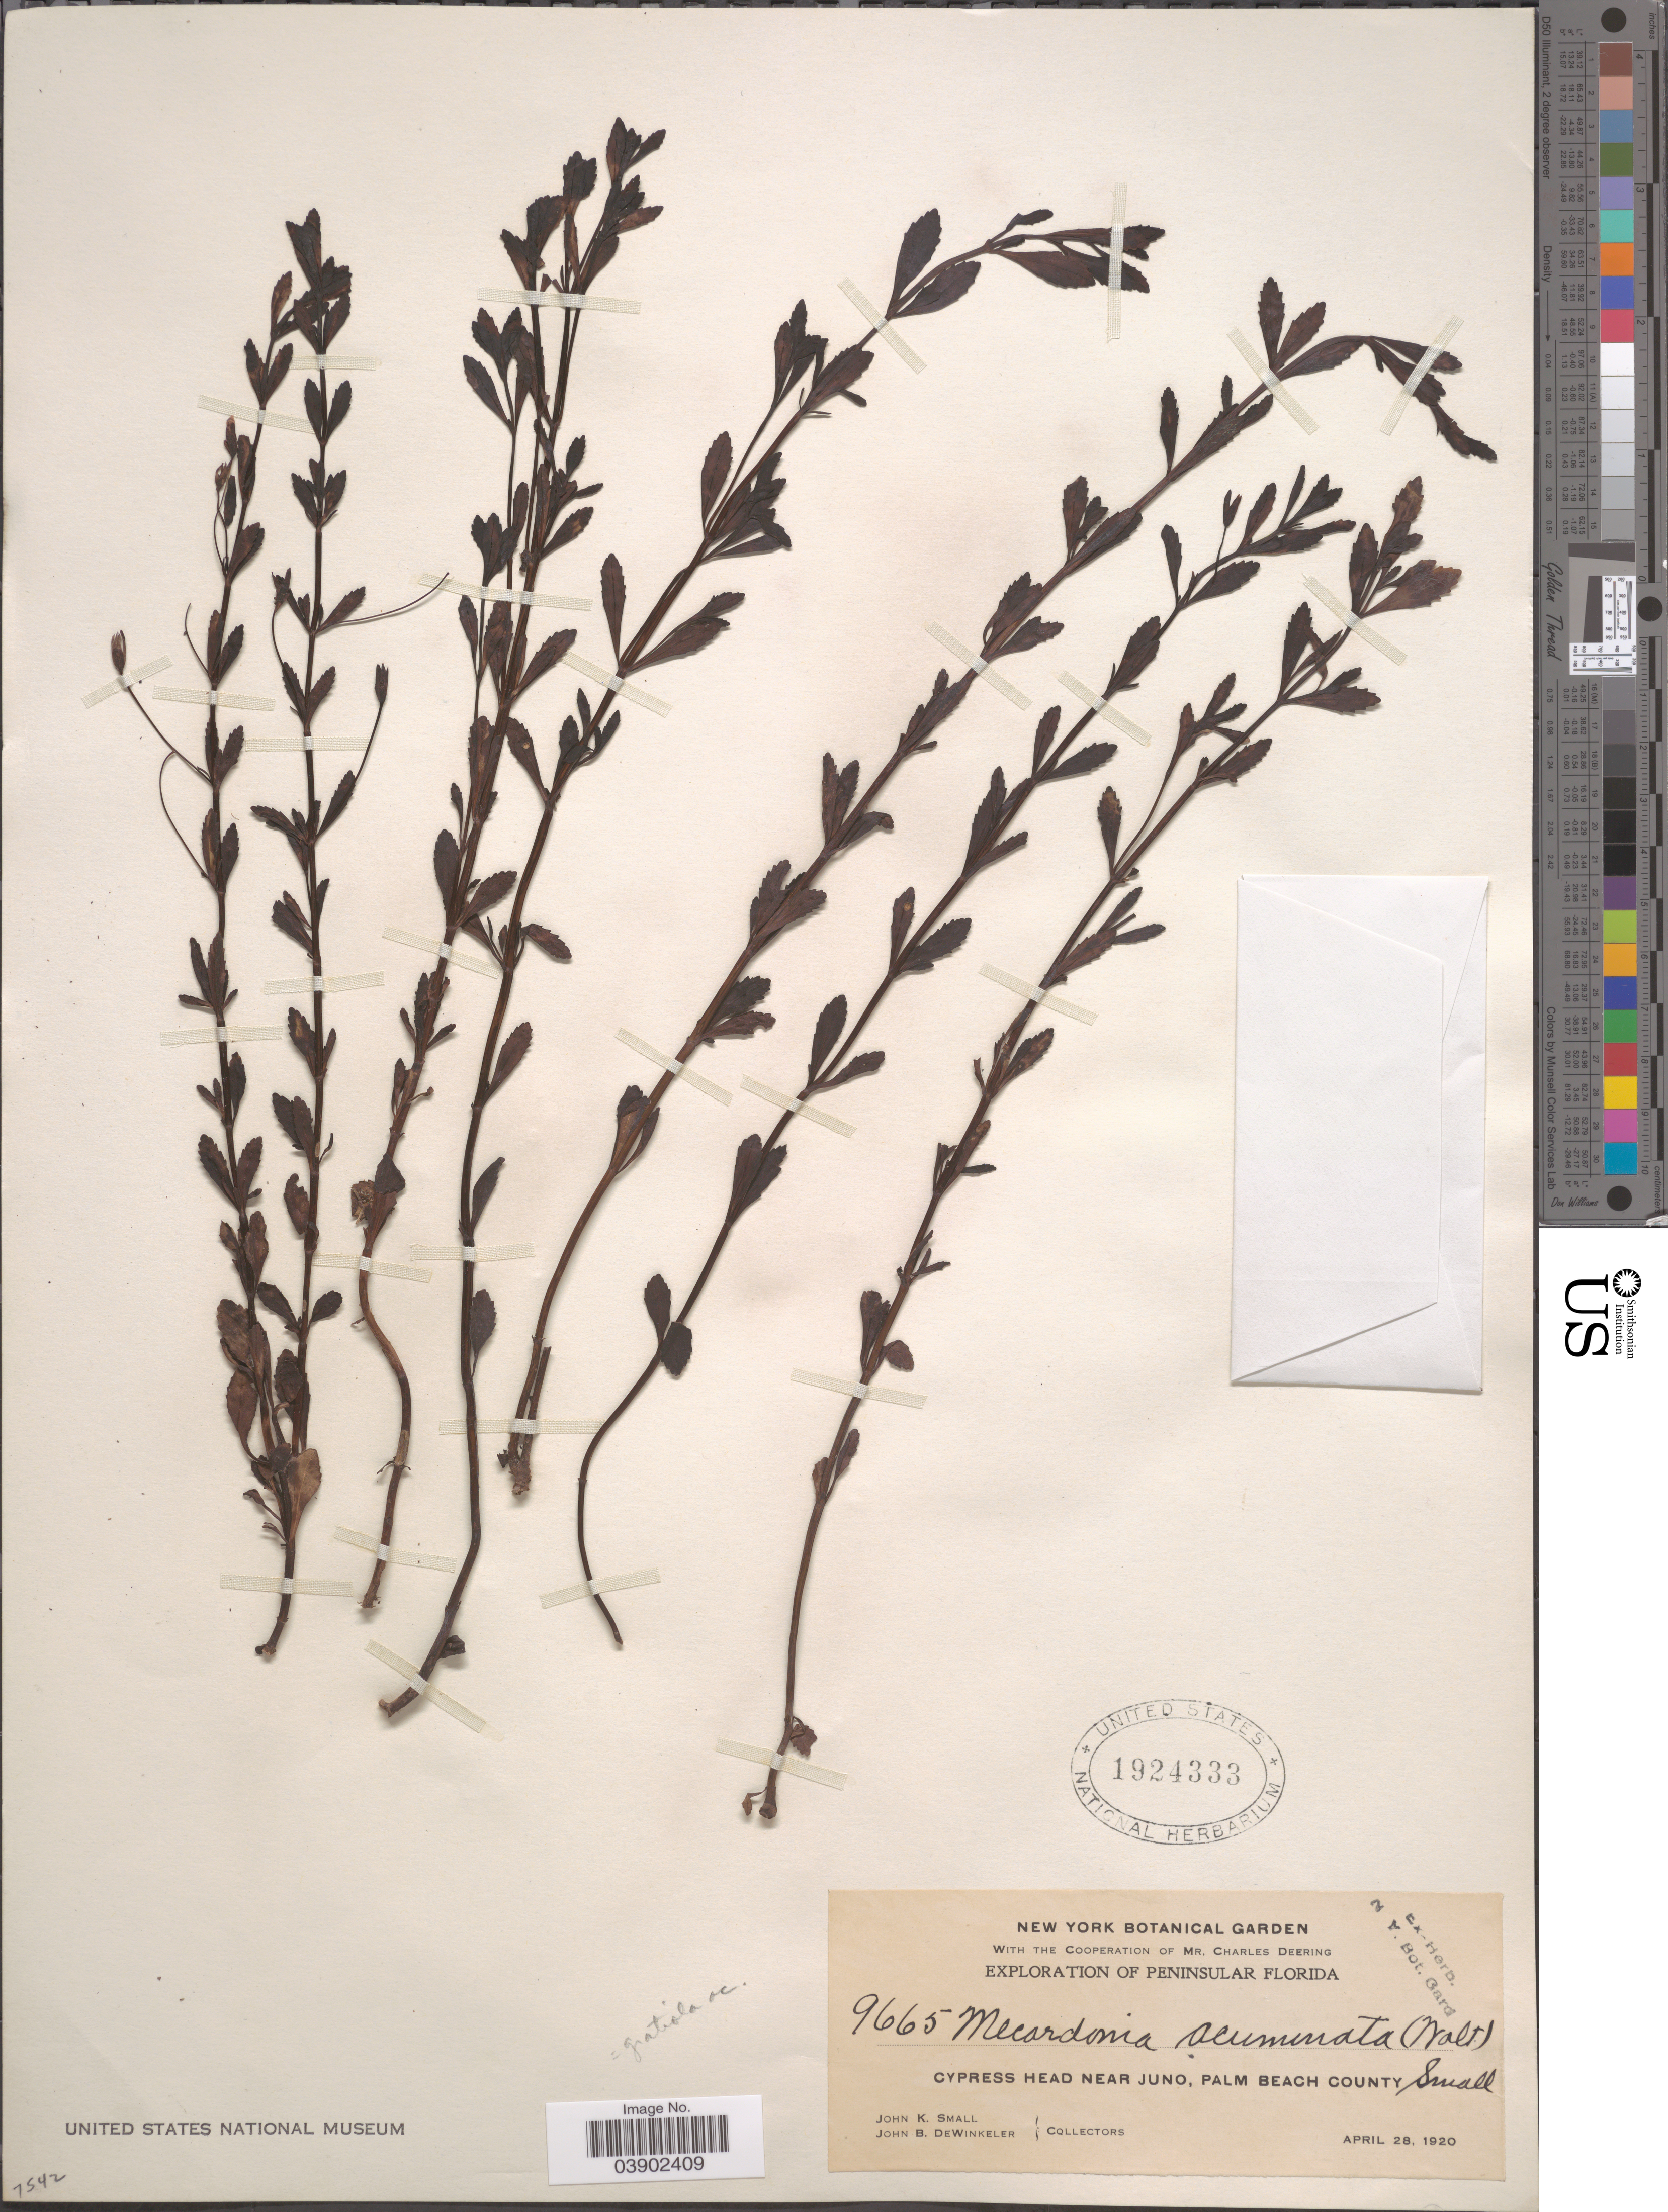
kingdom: Plantae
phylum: Tracheophyta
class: Magnoliopsida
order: Lamiales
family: Plantaginaceae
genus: Mecardonia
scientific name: Mecardonia vandellioides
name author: (Kunth) Pennell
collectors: J. K. Small & J. B. Dewinkeler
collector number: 9665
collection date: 1920-04-28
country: United States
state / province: Florida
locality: Peninsular Florida. Cypress Head near Juno, Palm Beach County.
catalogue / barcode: US 1924333